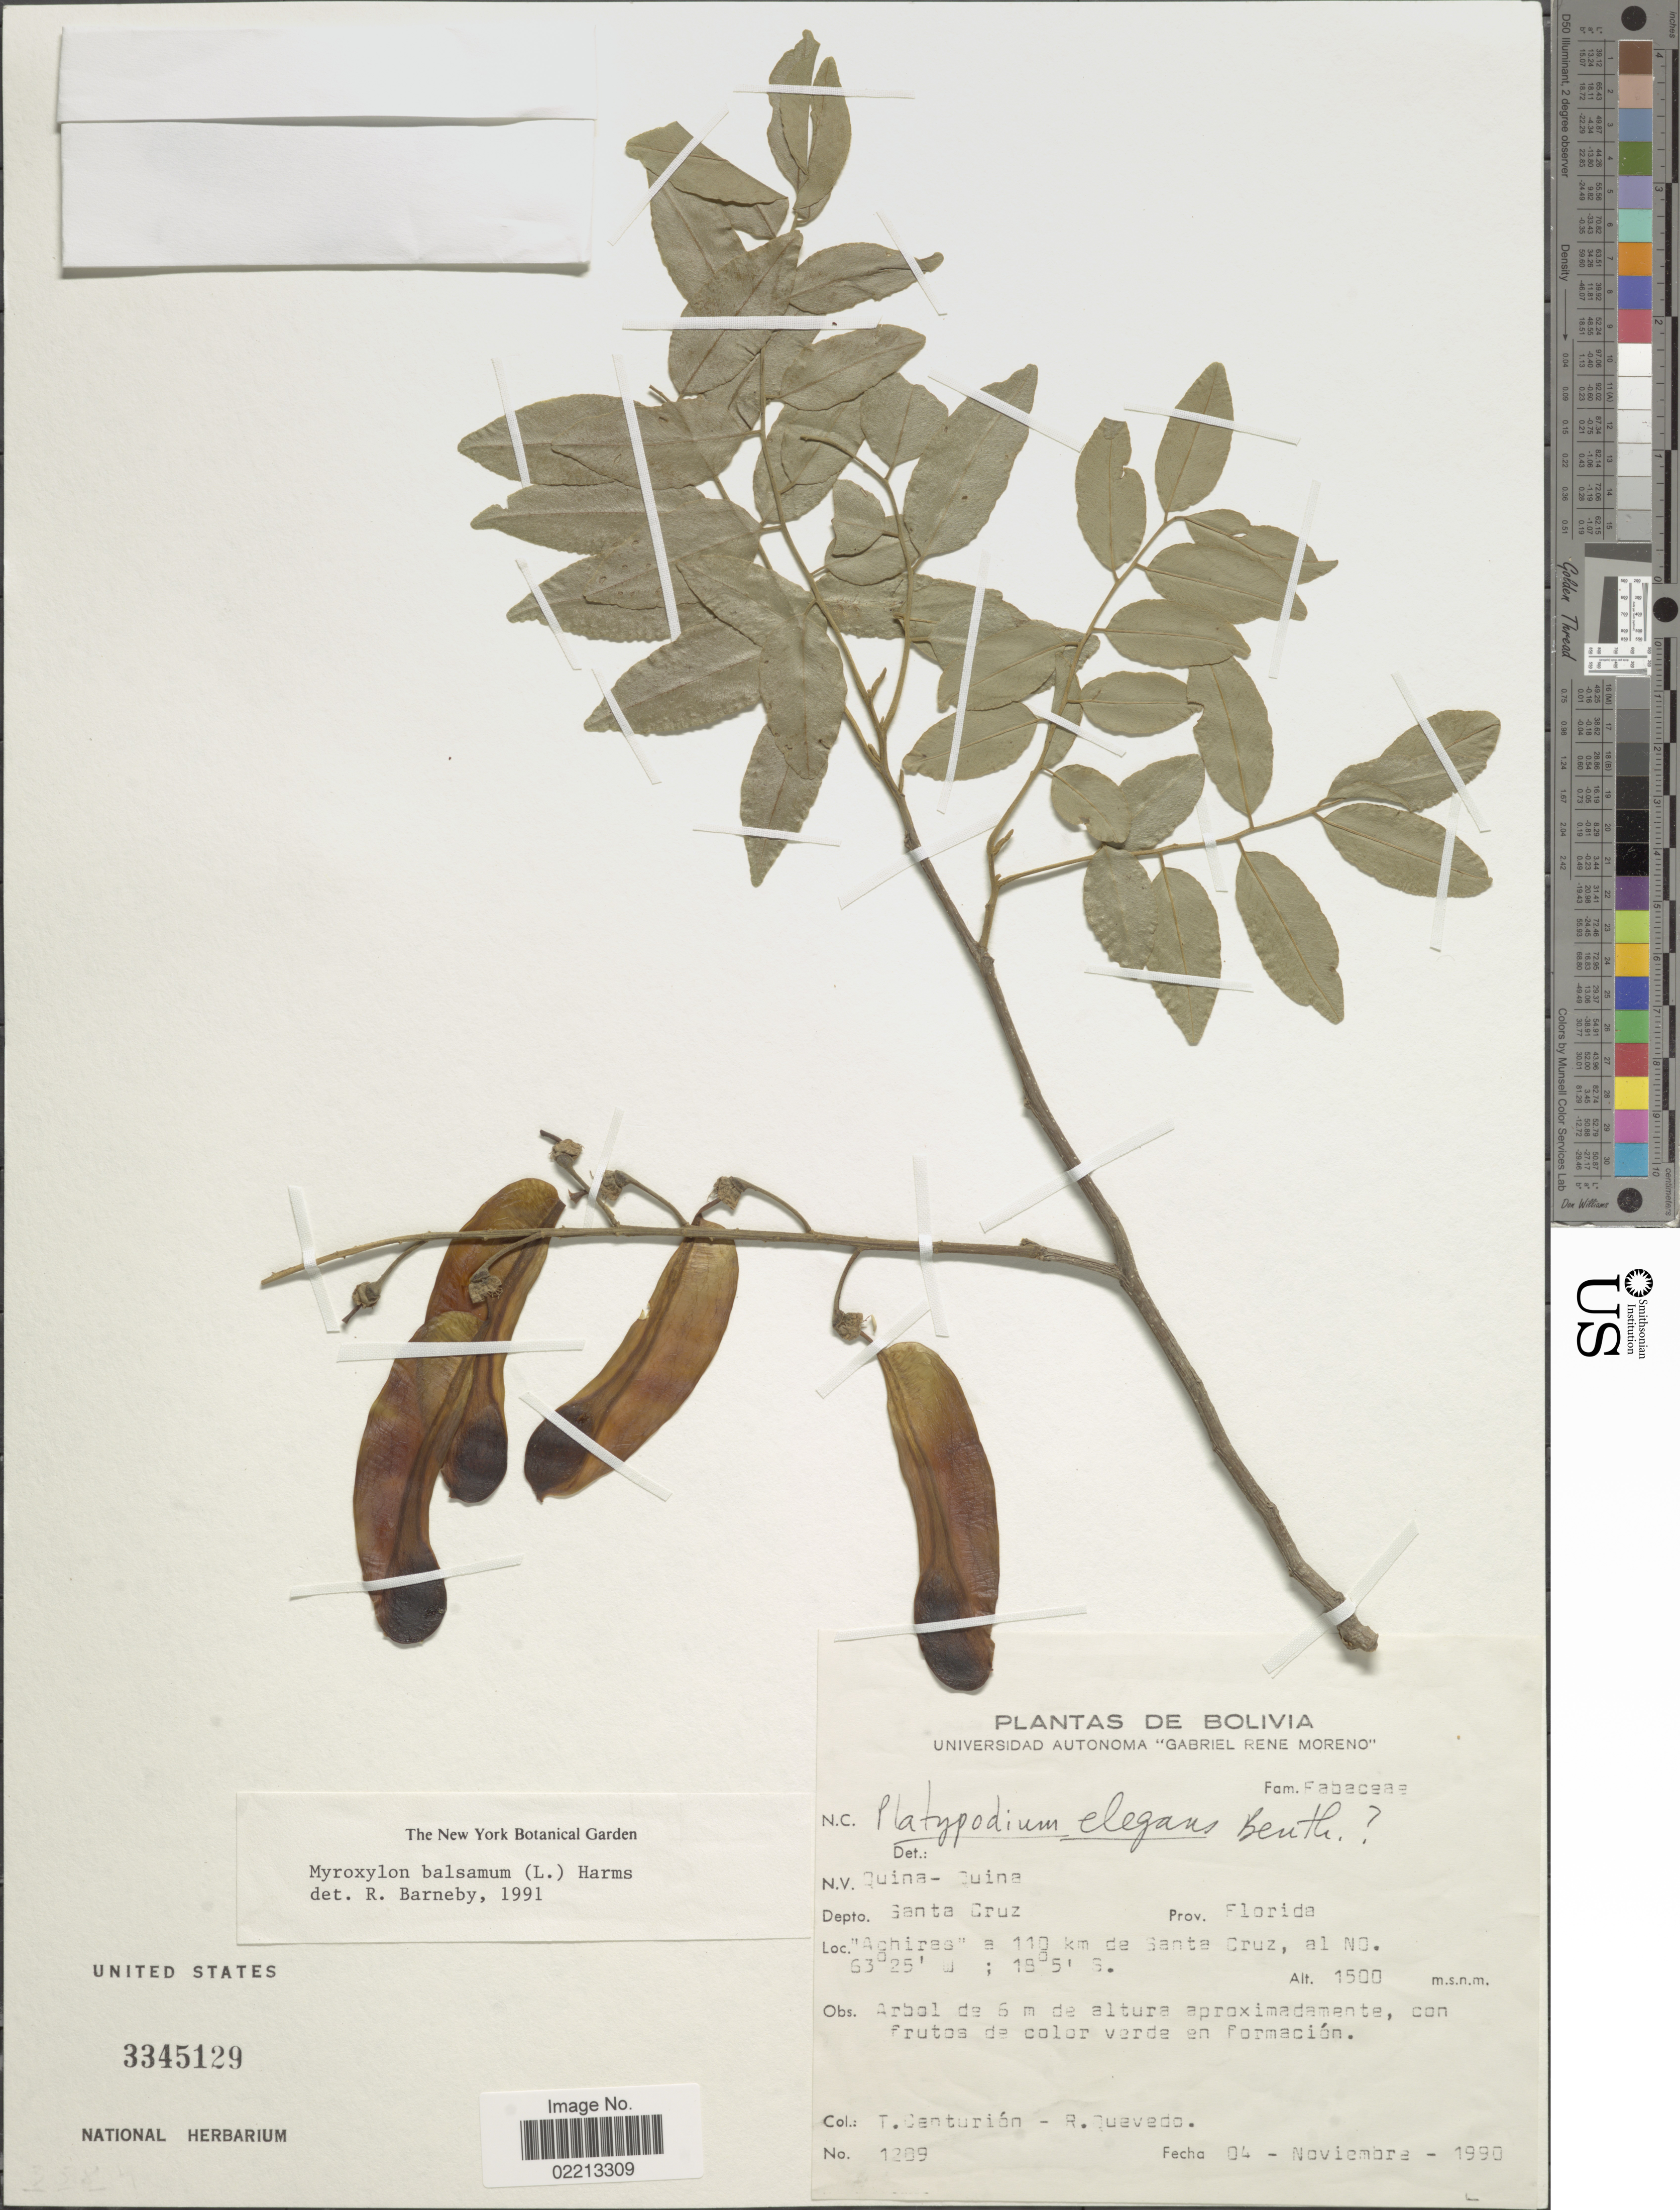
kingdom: Plantae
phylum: Tracheophyta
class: Magnoliopsida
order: Fabales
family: Fabaceae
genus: Myroxylon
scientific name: Myroxylon balsamum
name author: (L.) Harms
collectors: T. Centurión & R. Quevedo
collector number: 1289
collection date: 1990-11-04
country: Bolivia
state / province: Santa Cruz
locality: Prov. Florida, "Achires" a 110 km de Santa Cruz, al NO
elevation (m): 1500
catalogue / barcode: US 3345129